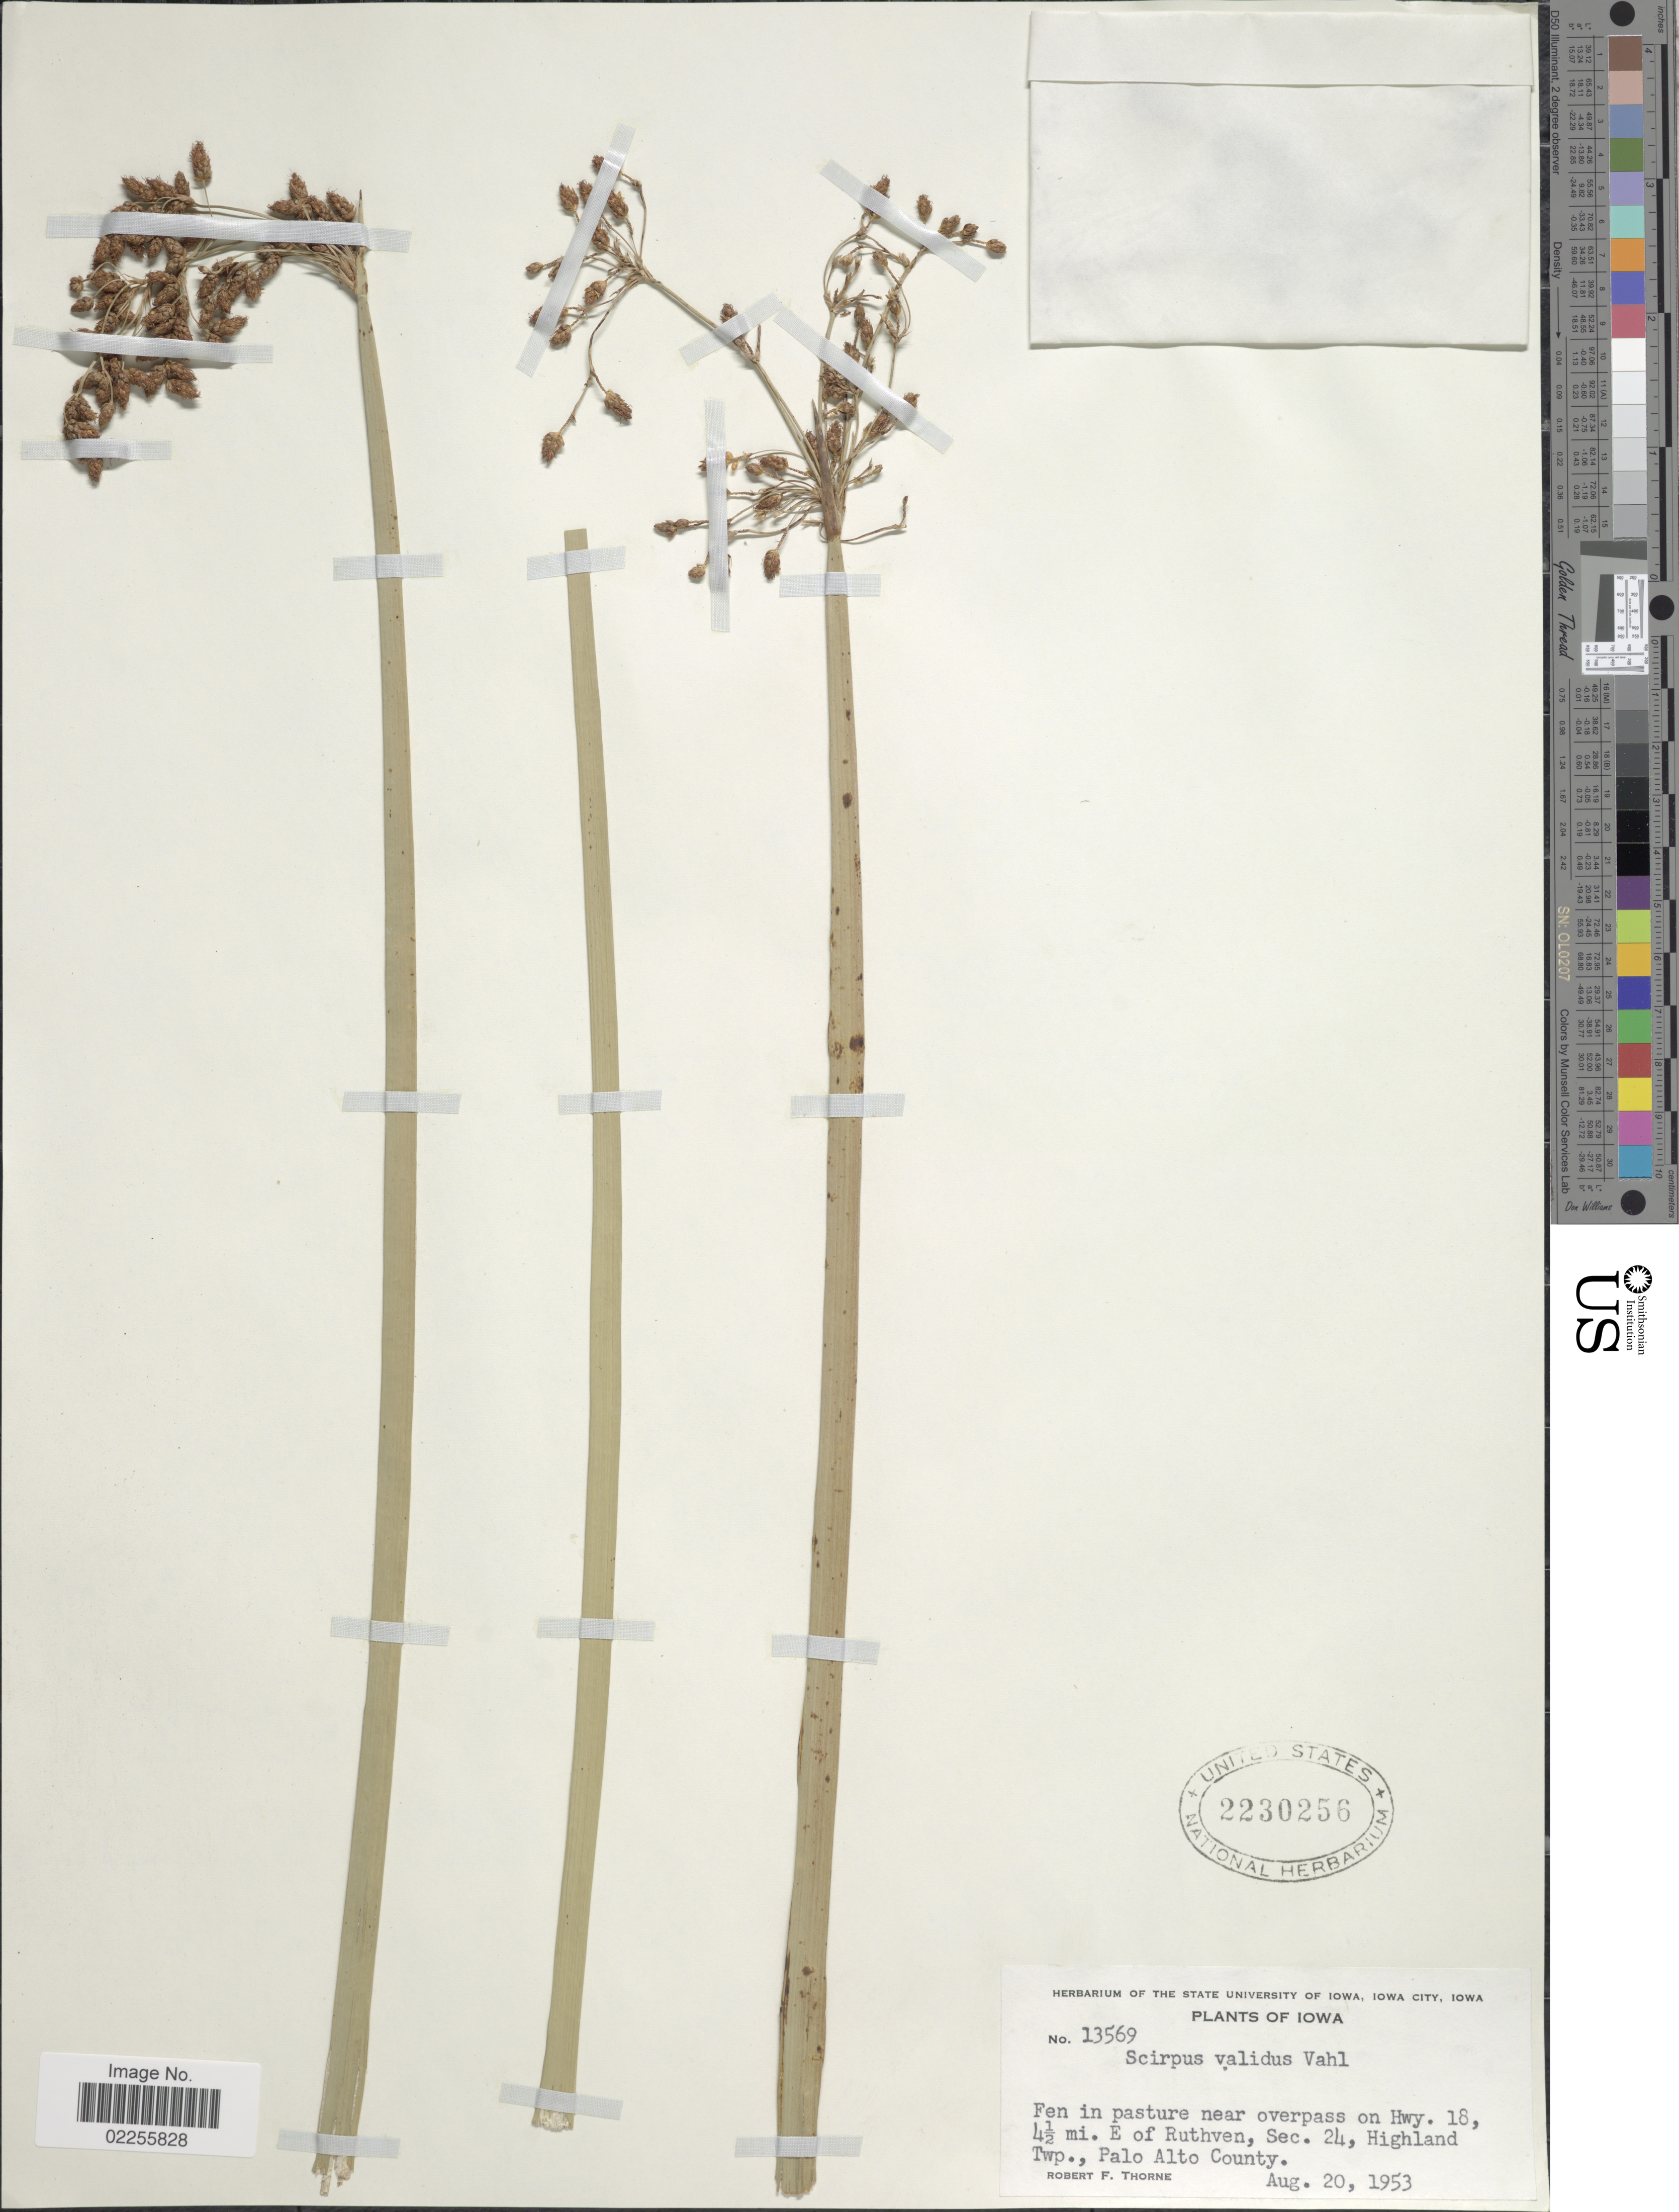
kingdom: Plantae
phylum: Tracheophyta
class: Liliopsida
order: Poales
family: Cyperaceae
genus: Schoenoplectus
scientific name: Schoenoplectus tabernaemontani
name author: (C.C. Gmel.) Palla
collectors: R. F. Thorne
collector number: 13569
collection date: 1953-08-20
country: United States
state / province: Iowa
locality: In pasture near overpass on Hwy. 18, 4 1/2 mi. E of Ruthwen, Sec. 24, Highland Twp., Palo Alto County.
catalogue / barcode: US 2230256